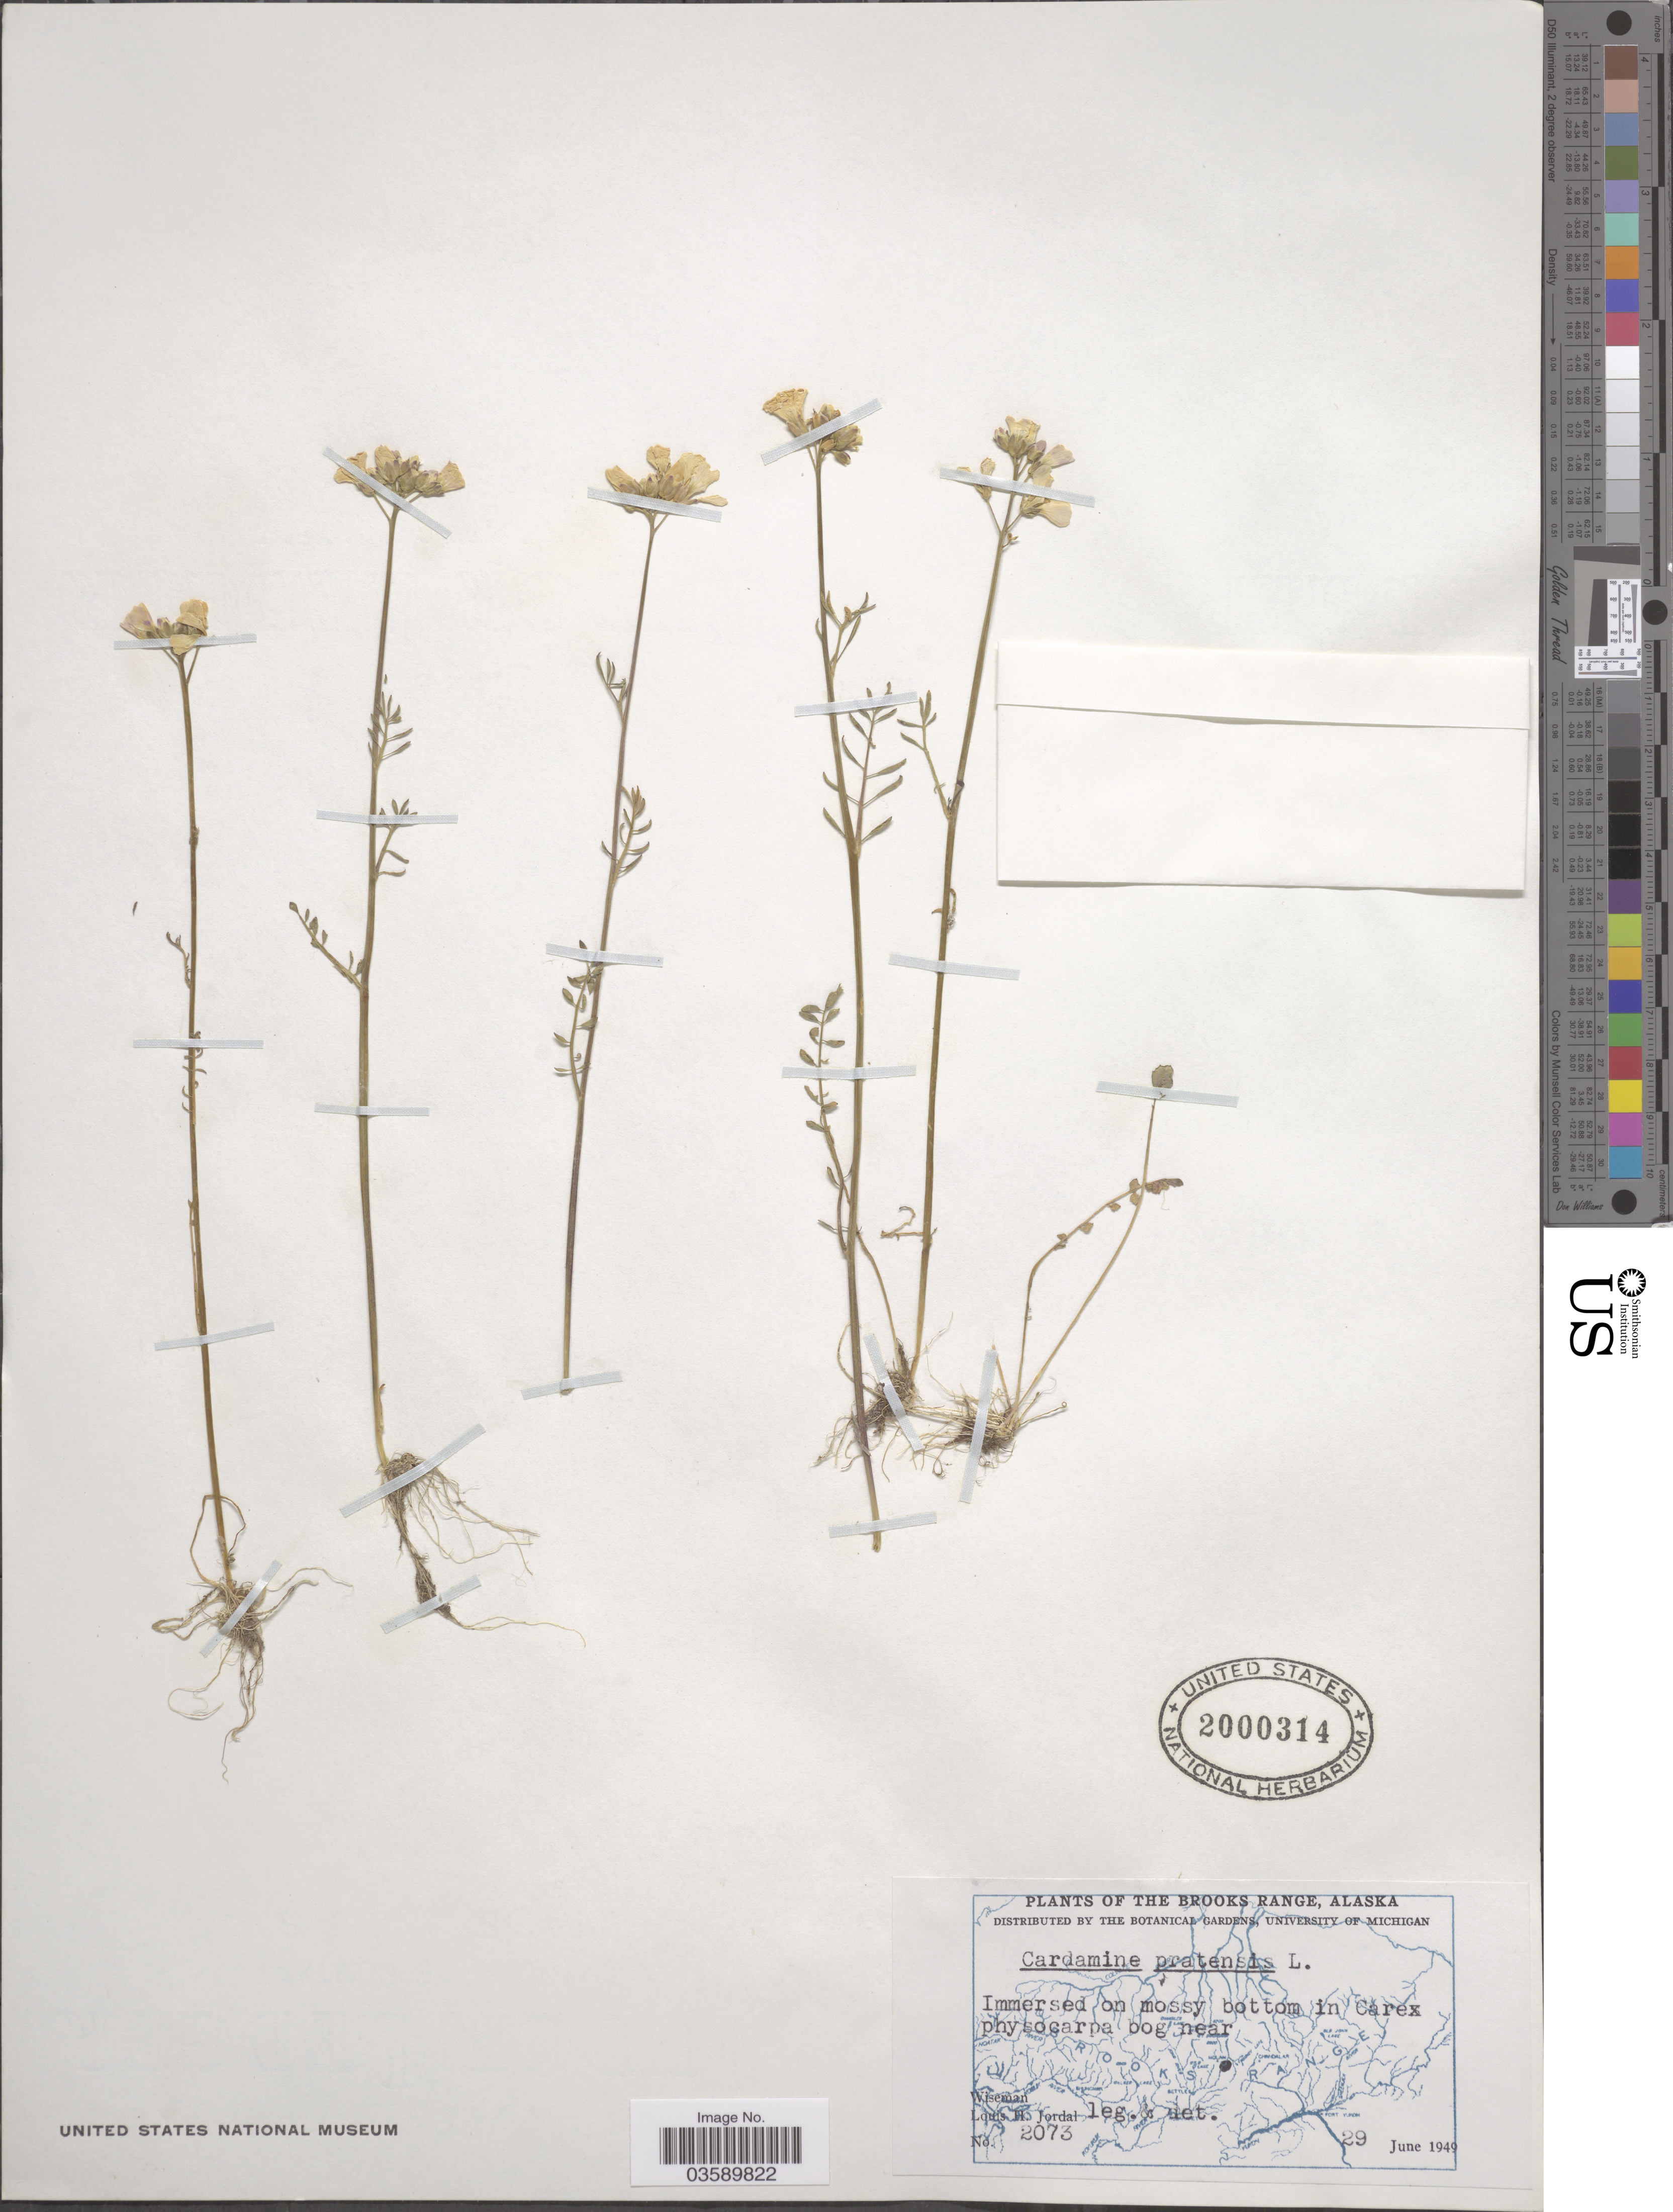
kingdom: Plantae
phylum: Tracheophyta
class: Magnoliopsida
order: Brassicales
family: Brassicaceae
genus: Cardamine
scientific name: Cardamine pratensis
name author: L.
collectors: L. Jordal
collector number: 2073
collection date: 1949-06-29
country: United States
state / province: Alaska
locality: The Brooks Range. Near Wiseman.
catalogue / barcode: US 2000314